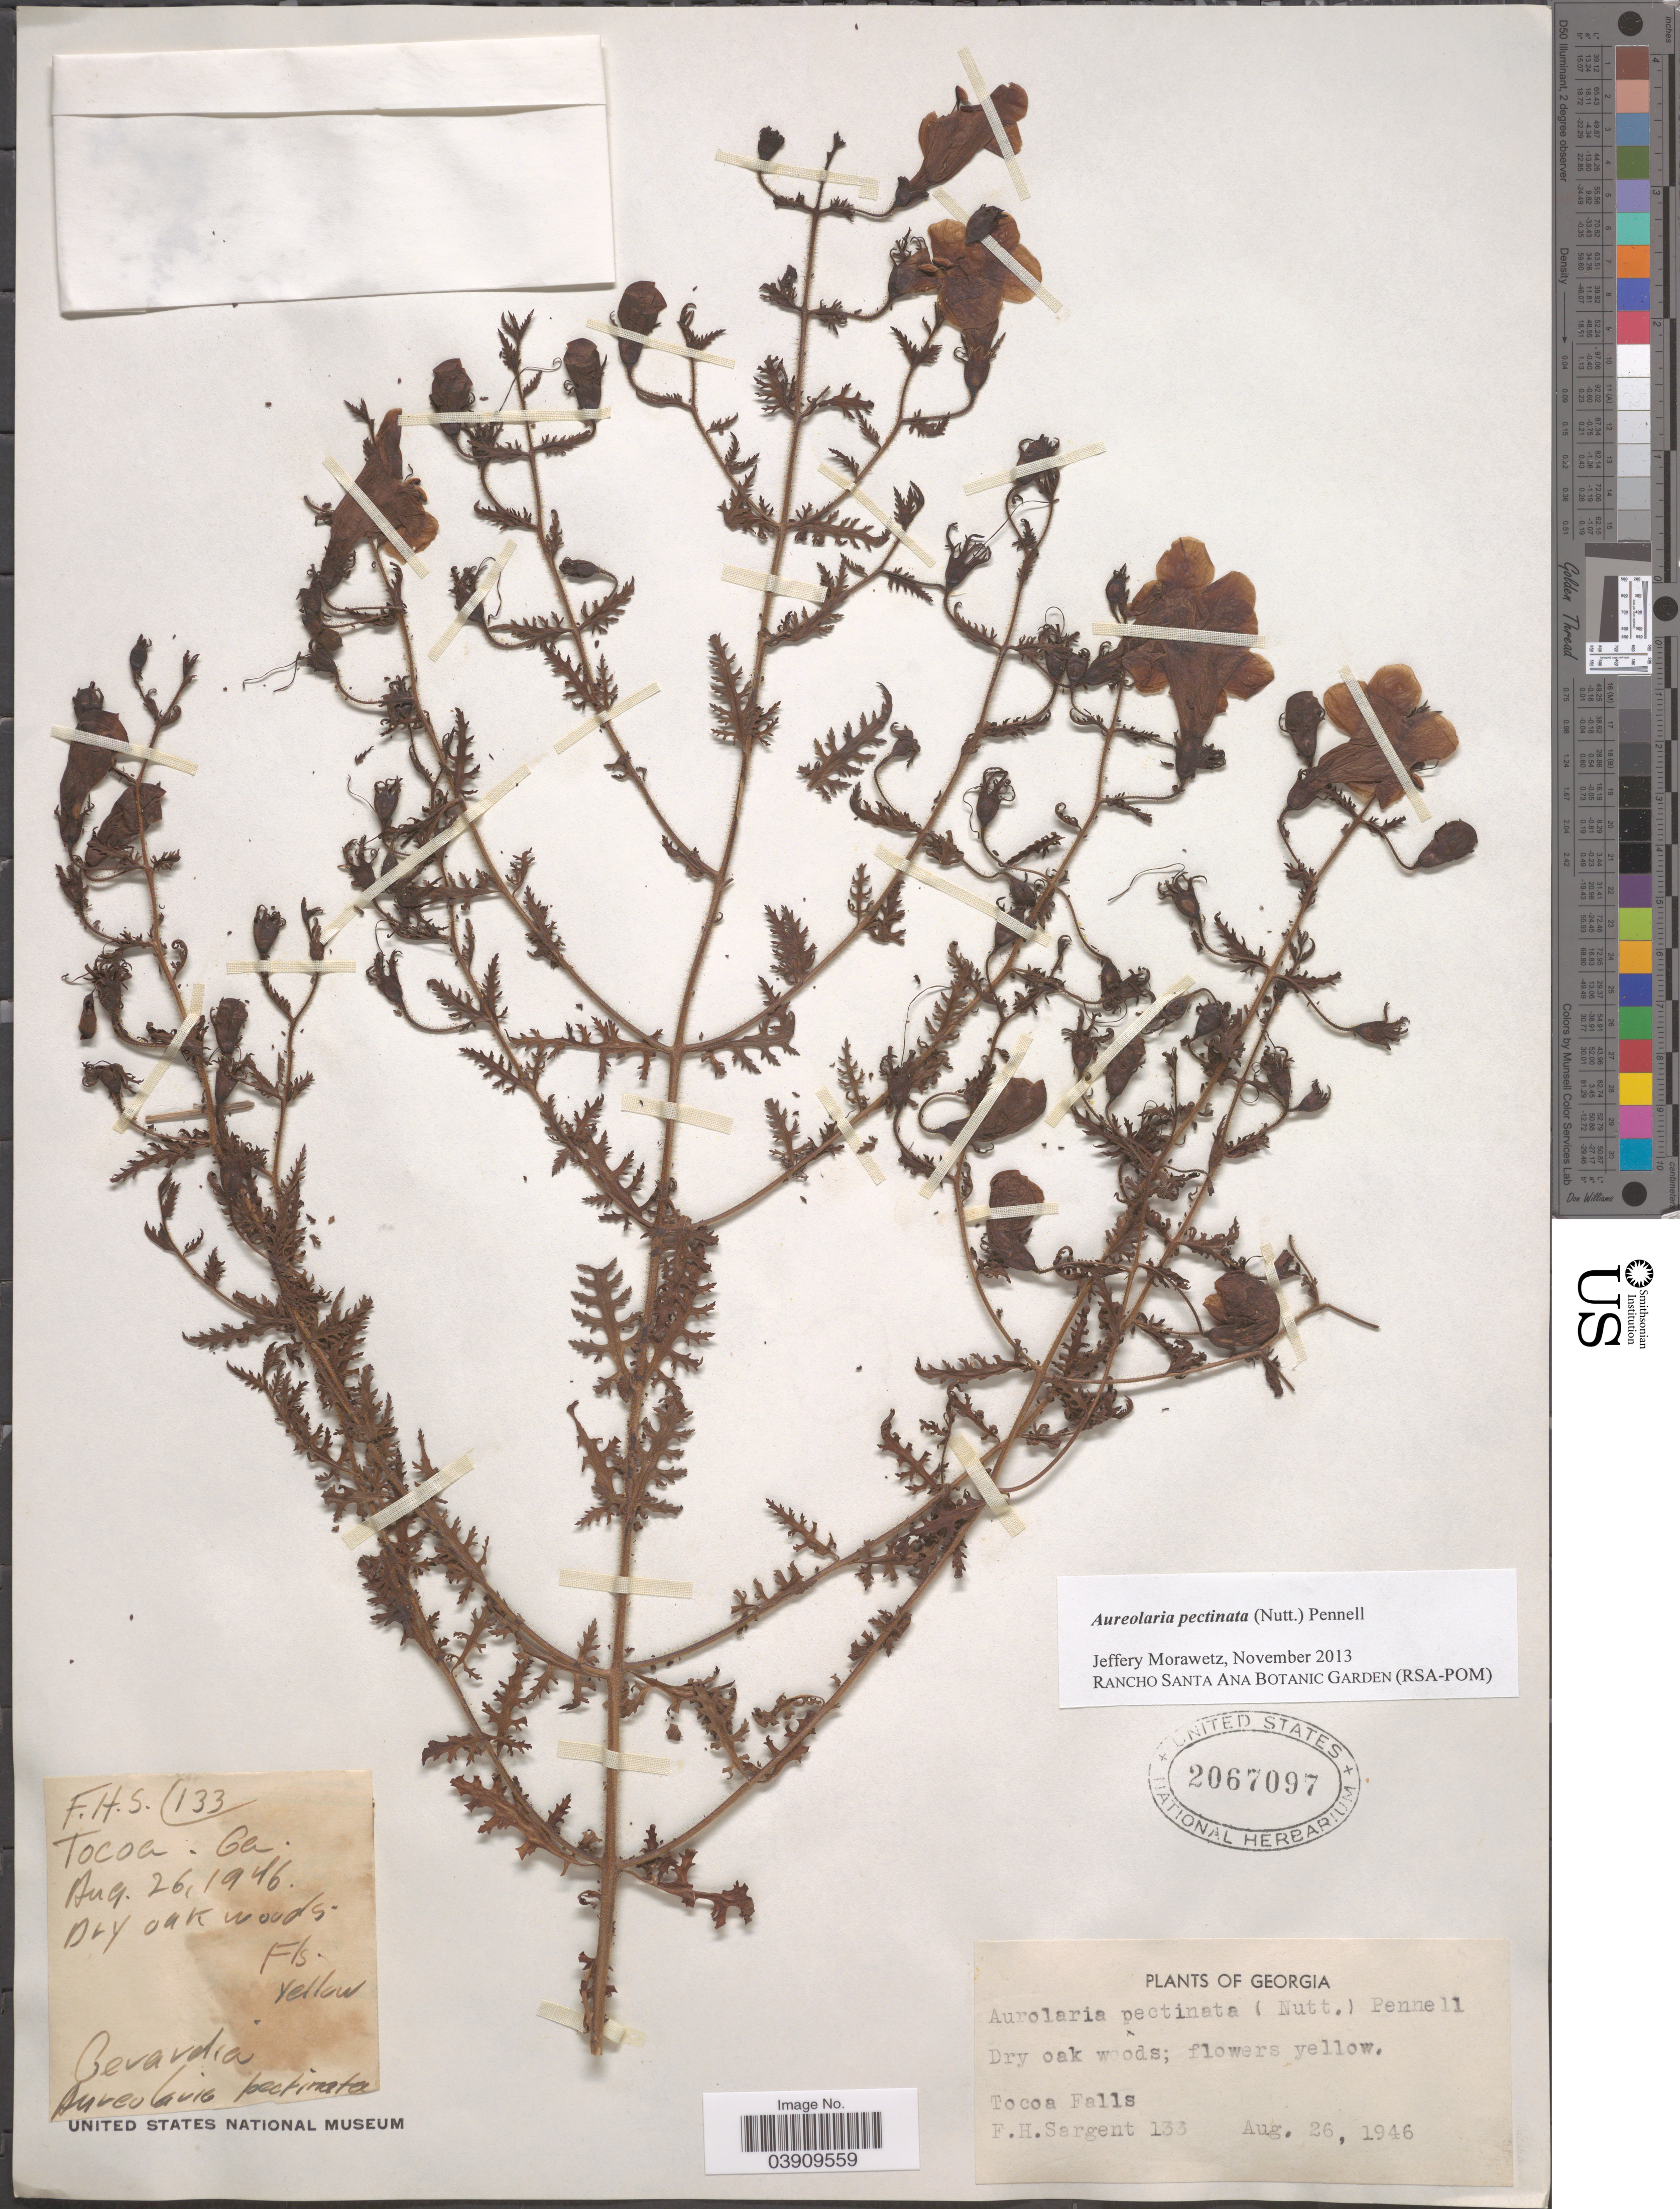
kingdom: Plantae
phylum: Tracheophyta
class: Magnoliopsida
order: Lamiales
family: Orobanchaceae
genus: Aureolaria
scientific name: Aureolaria pectinata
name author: (Nutt.) Pennell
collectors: F. H. Sargent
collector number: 133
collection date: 1946-08-26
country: United States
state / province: Georgia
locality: Tocoa. Tacoa Falls.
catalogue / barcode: US 2067097